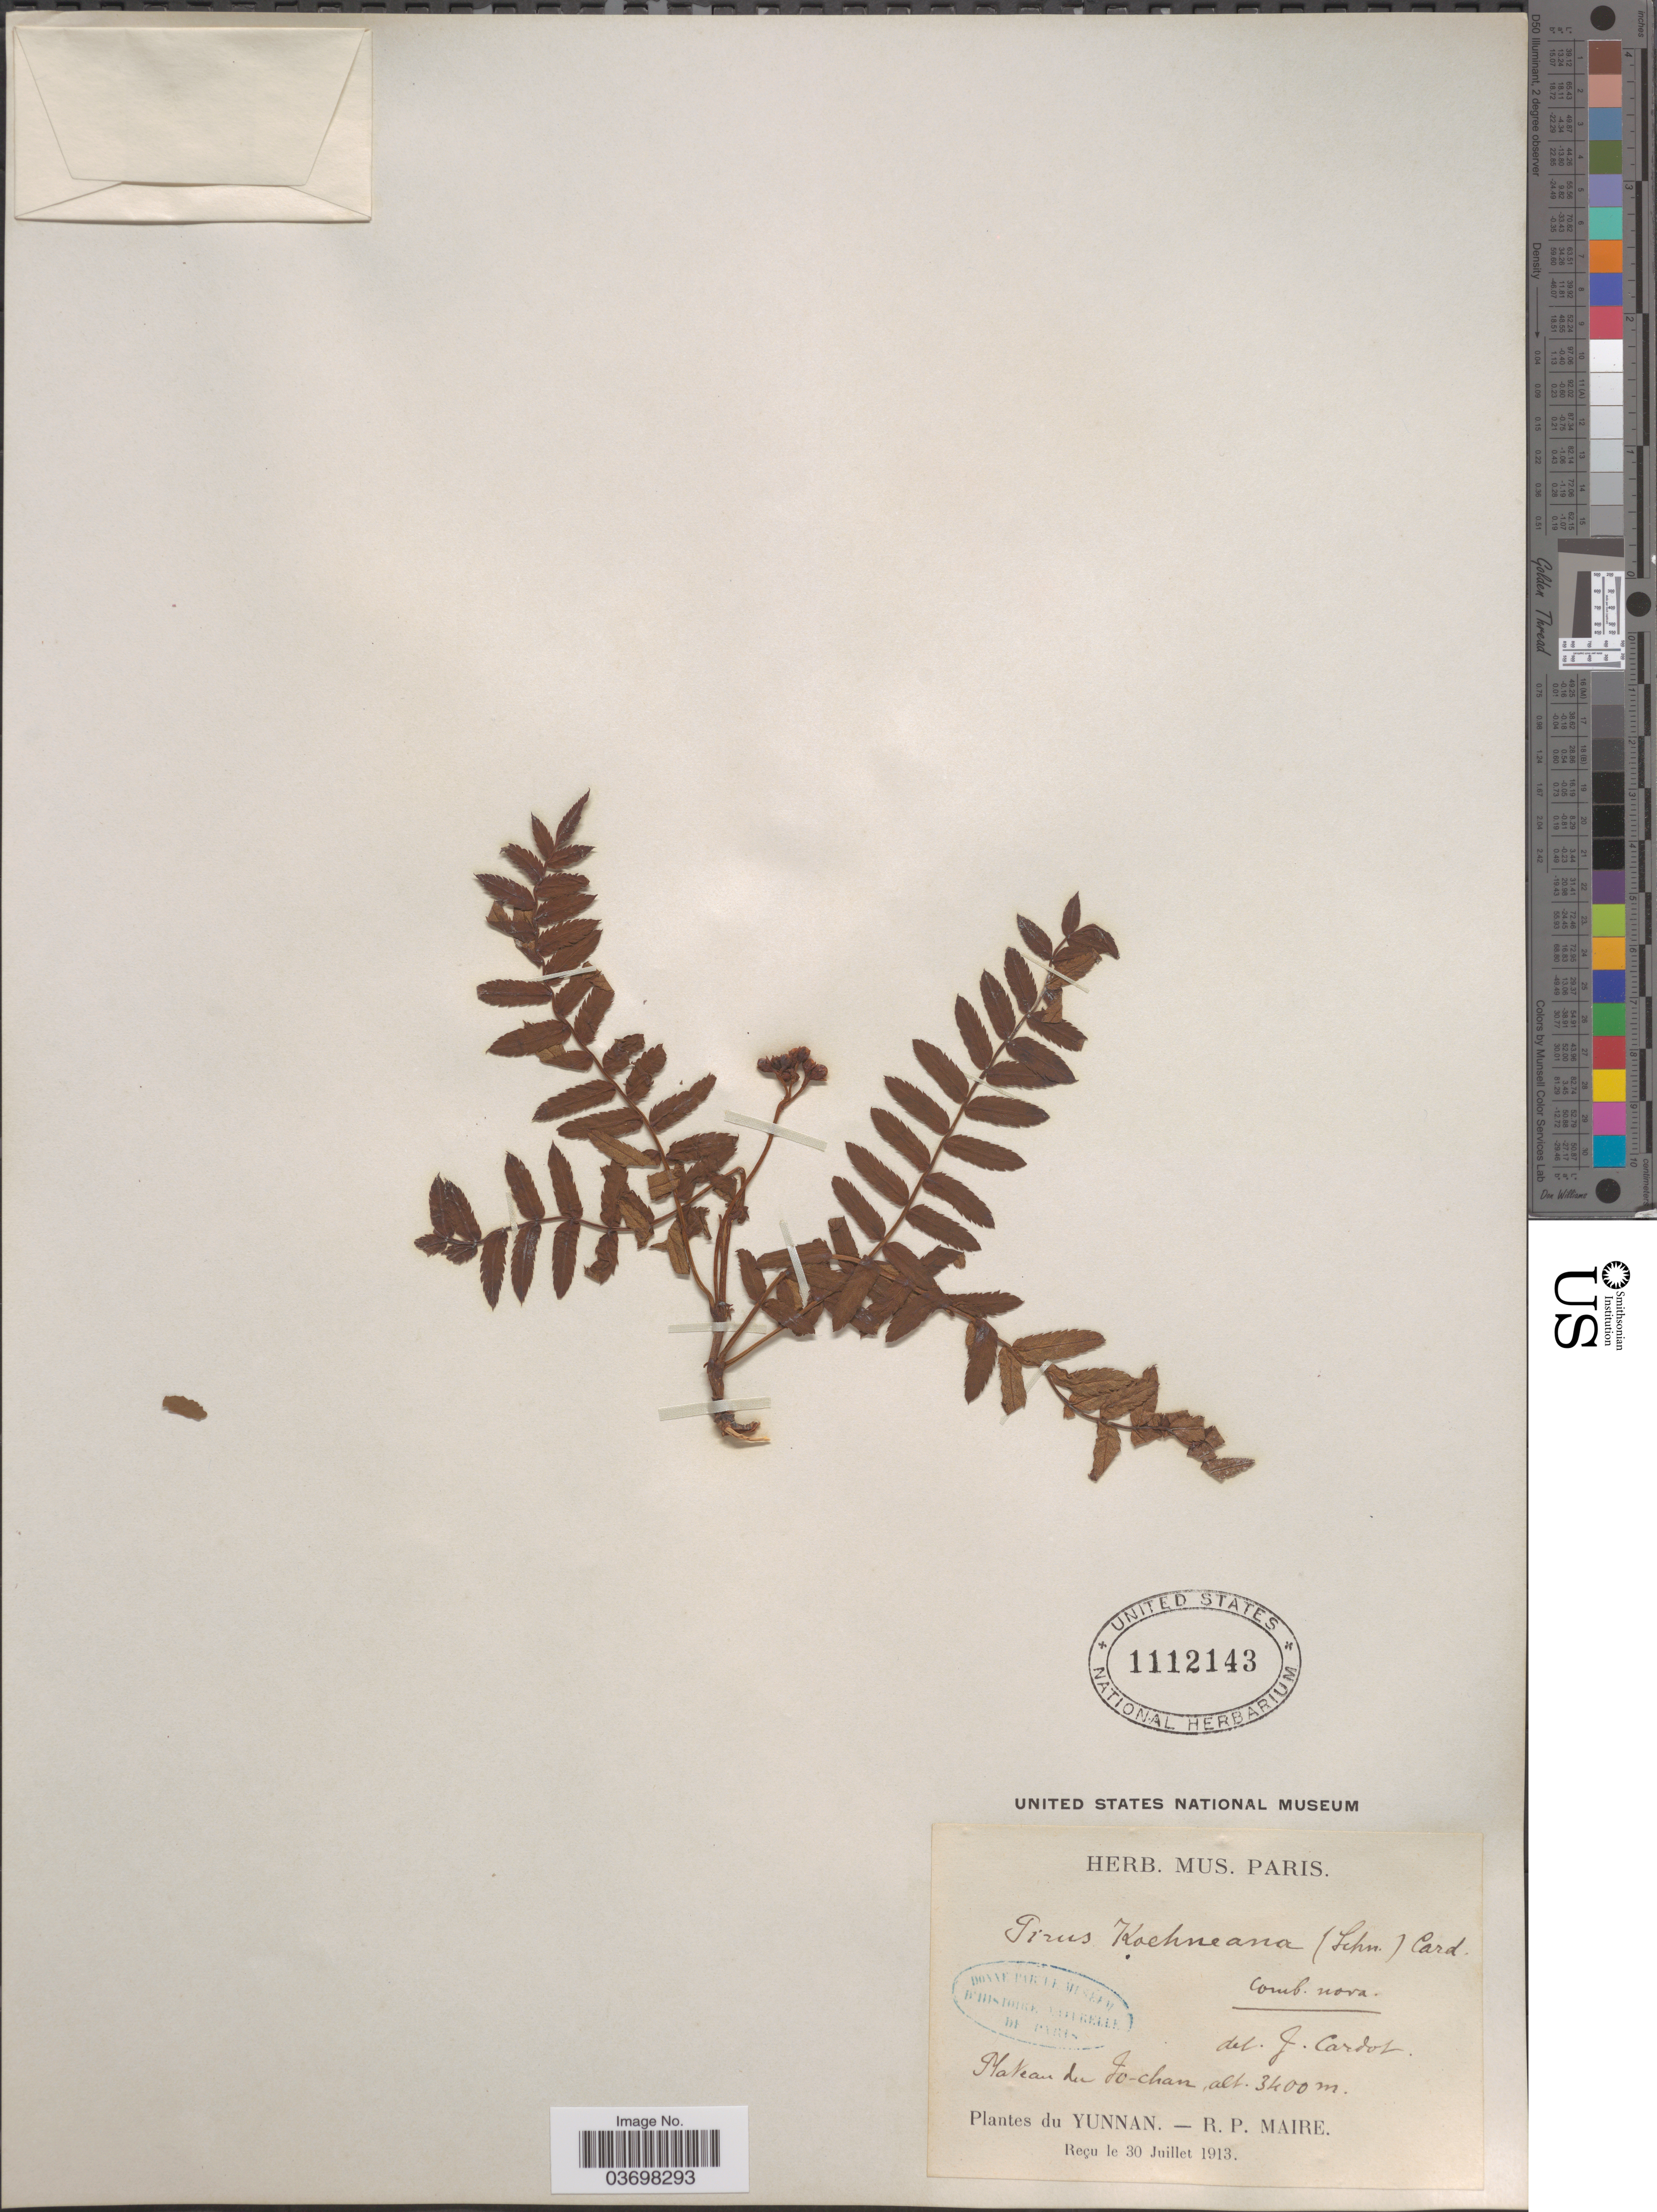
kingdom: Plantae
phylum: Tracheophyta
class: Magnoliopsida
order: Rosales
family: Rosaceae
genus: Sorbus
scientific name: Sorbus koehneana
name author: C.K. Schneid.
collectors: R.-P. Maire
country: China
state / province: Yunnan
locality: Mateau du Jo-chan. [interpreted]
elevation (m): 3400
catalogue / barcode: US 1112143